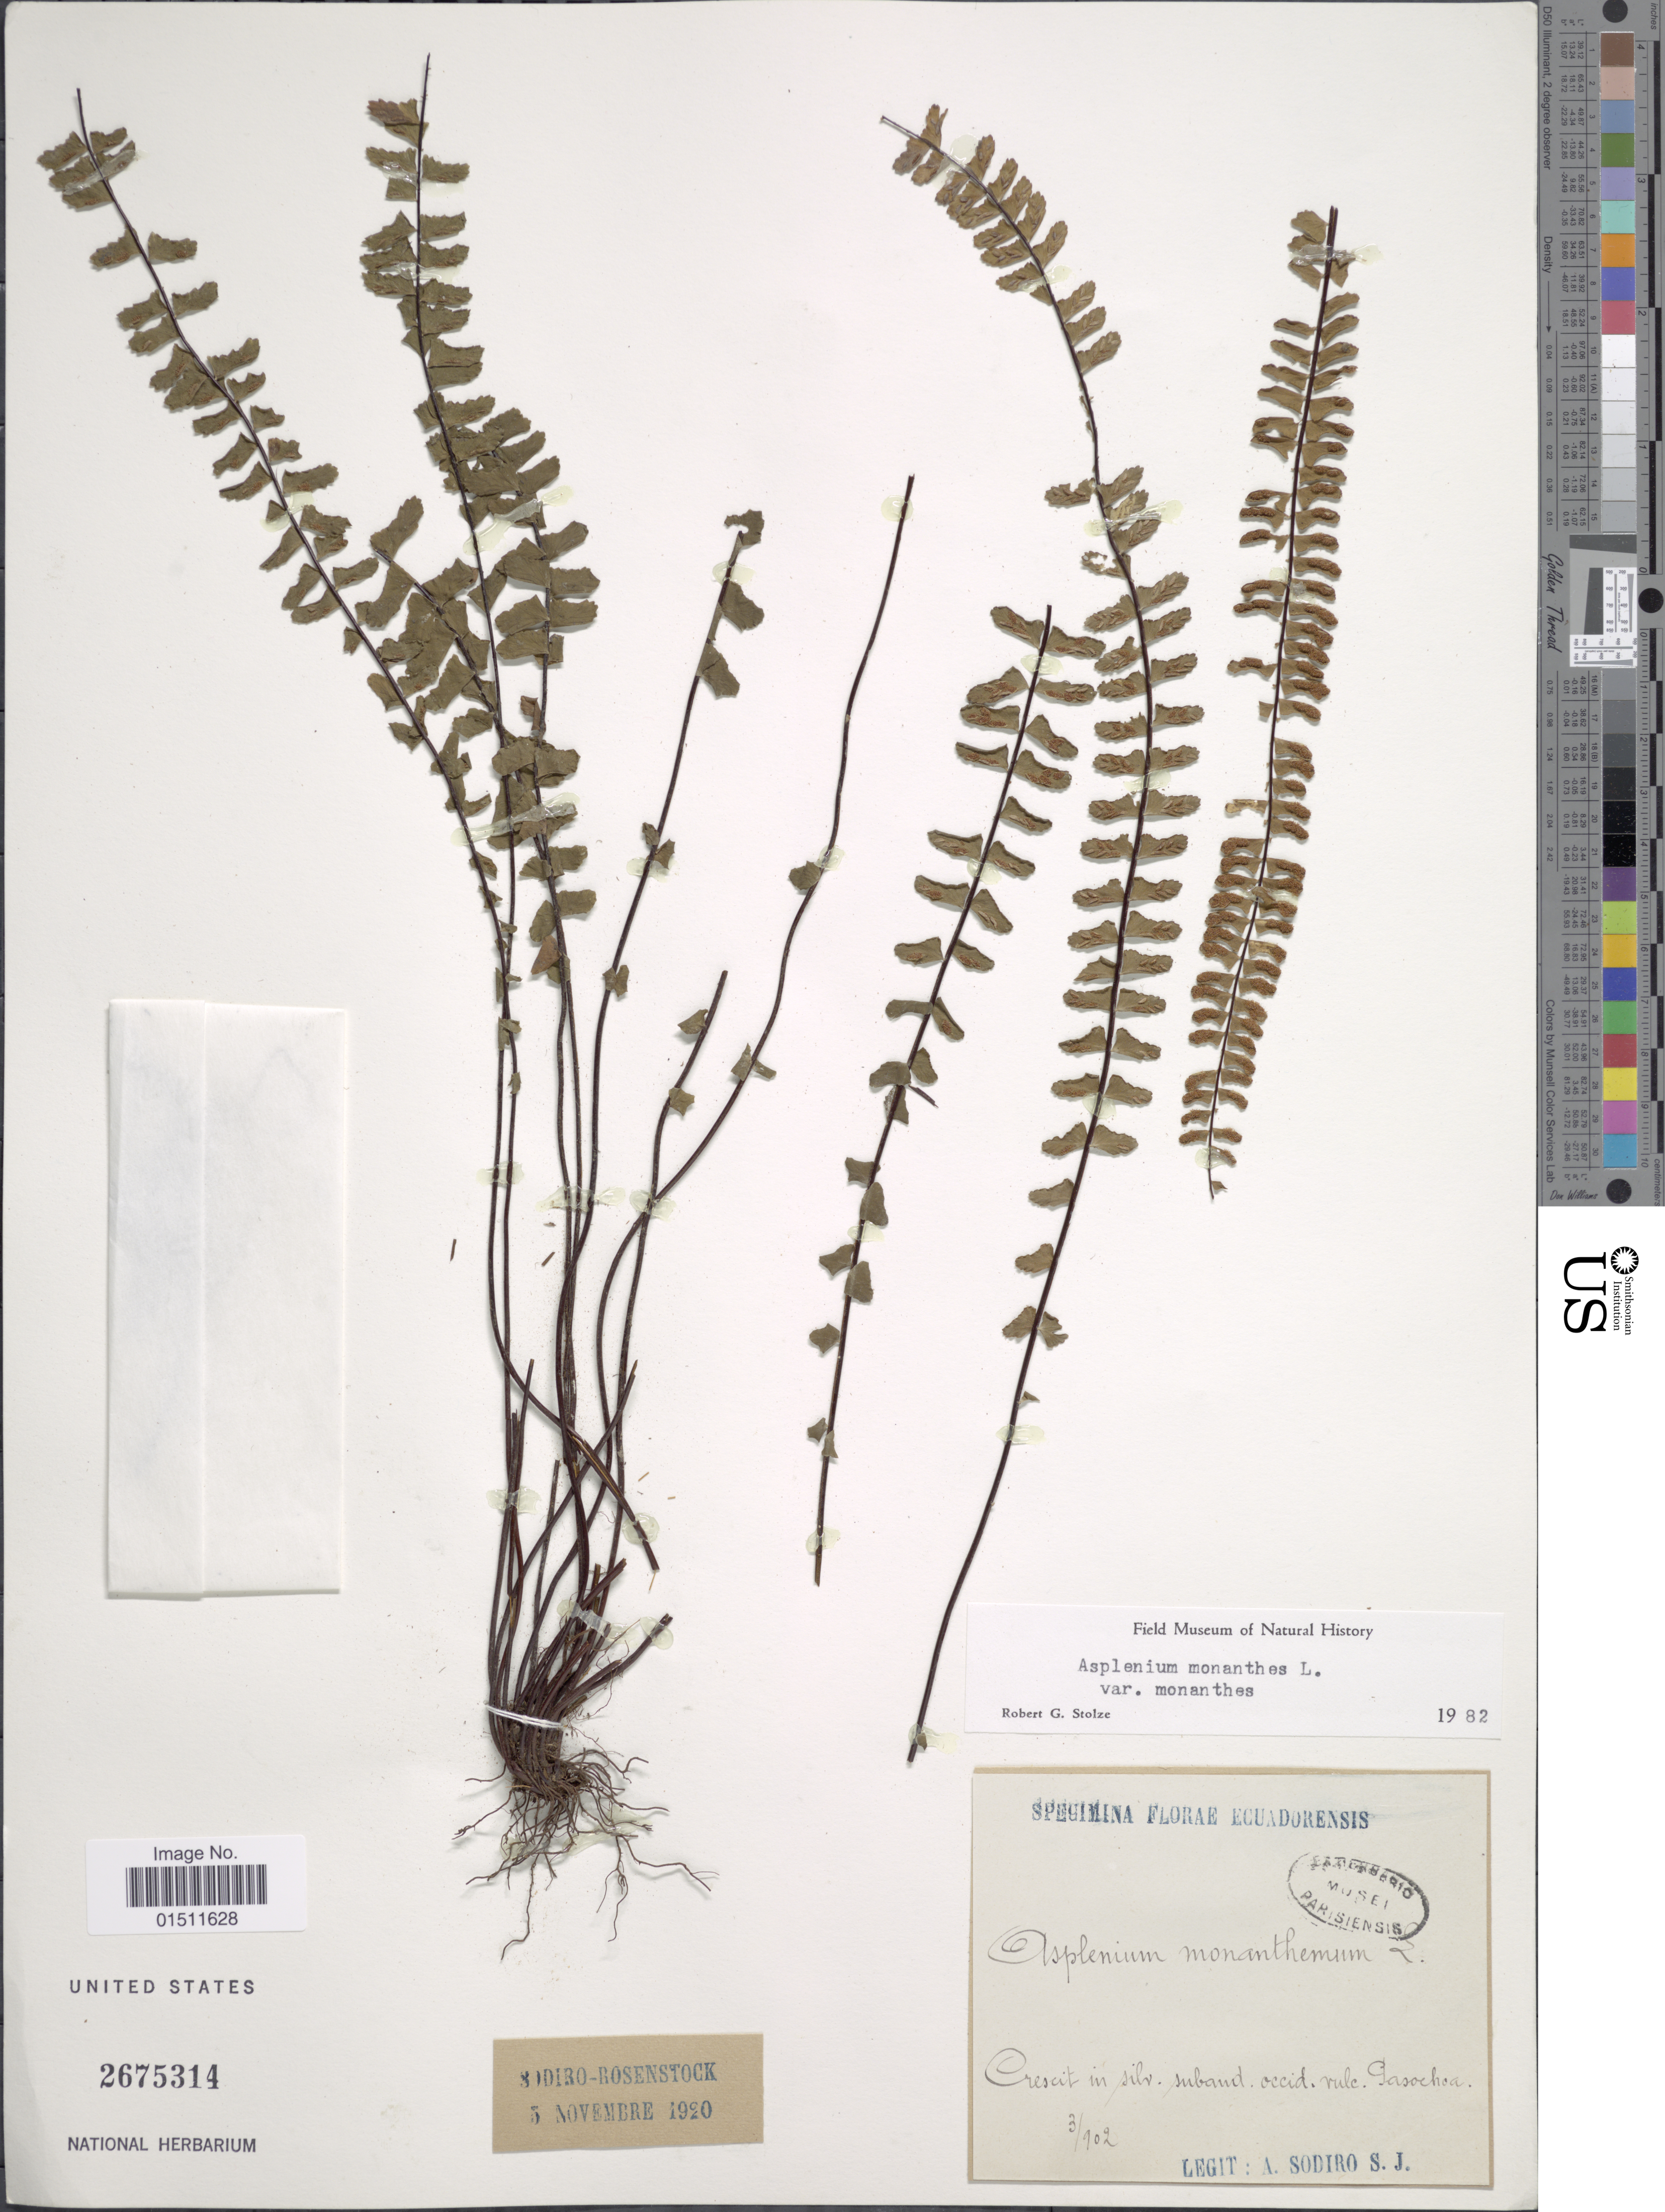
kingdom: Plantae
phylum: Tracheophyta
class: Polypodiopsida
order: Polypodiales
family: Aspleniaceae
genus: Asplenium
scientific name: Asplenium monanthes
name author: L.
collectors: A. Sodiro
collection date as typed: Transcribed d/m/y: /3/902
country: Ecuador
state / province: Pichincha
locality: Ecuadorensis, Crescit in silv. suband occid vulc. Pasochoa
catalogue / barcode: US 2675314